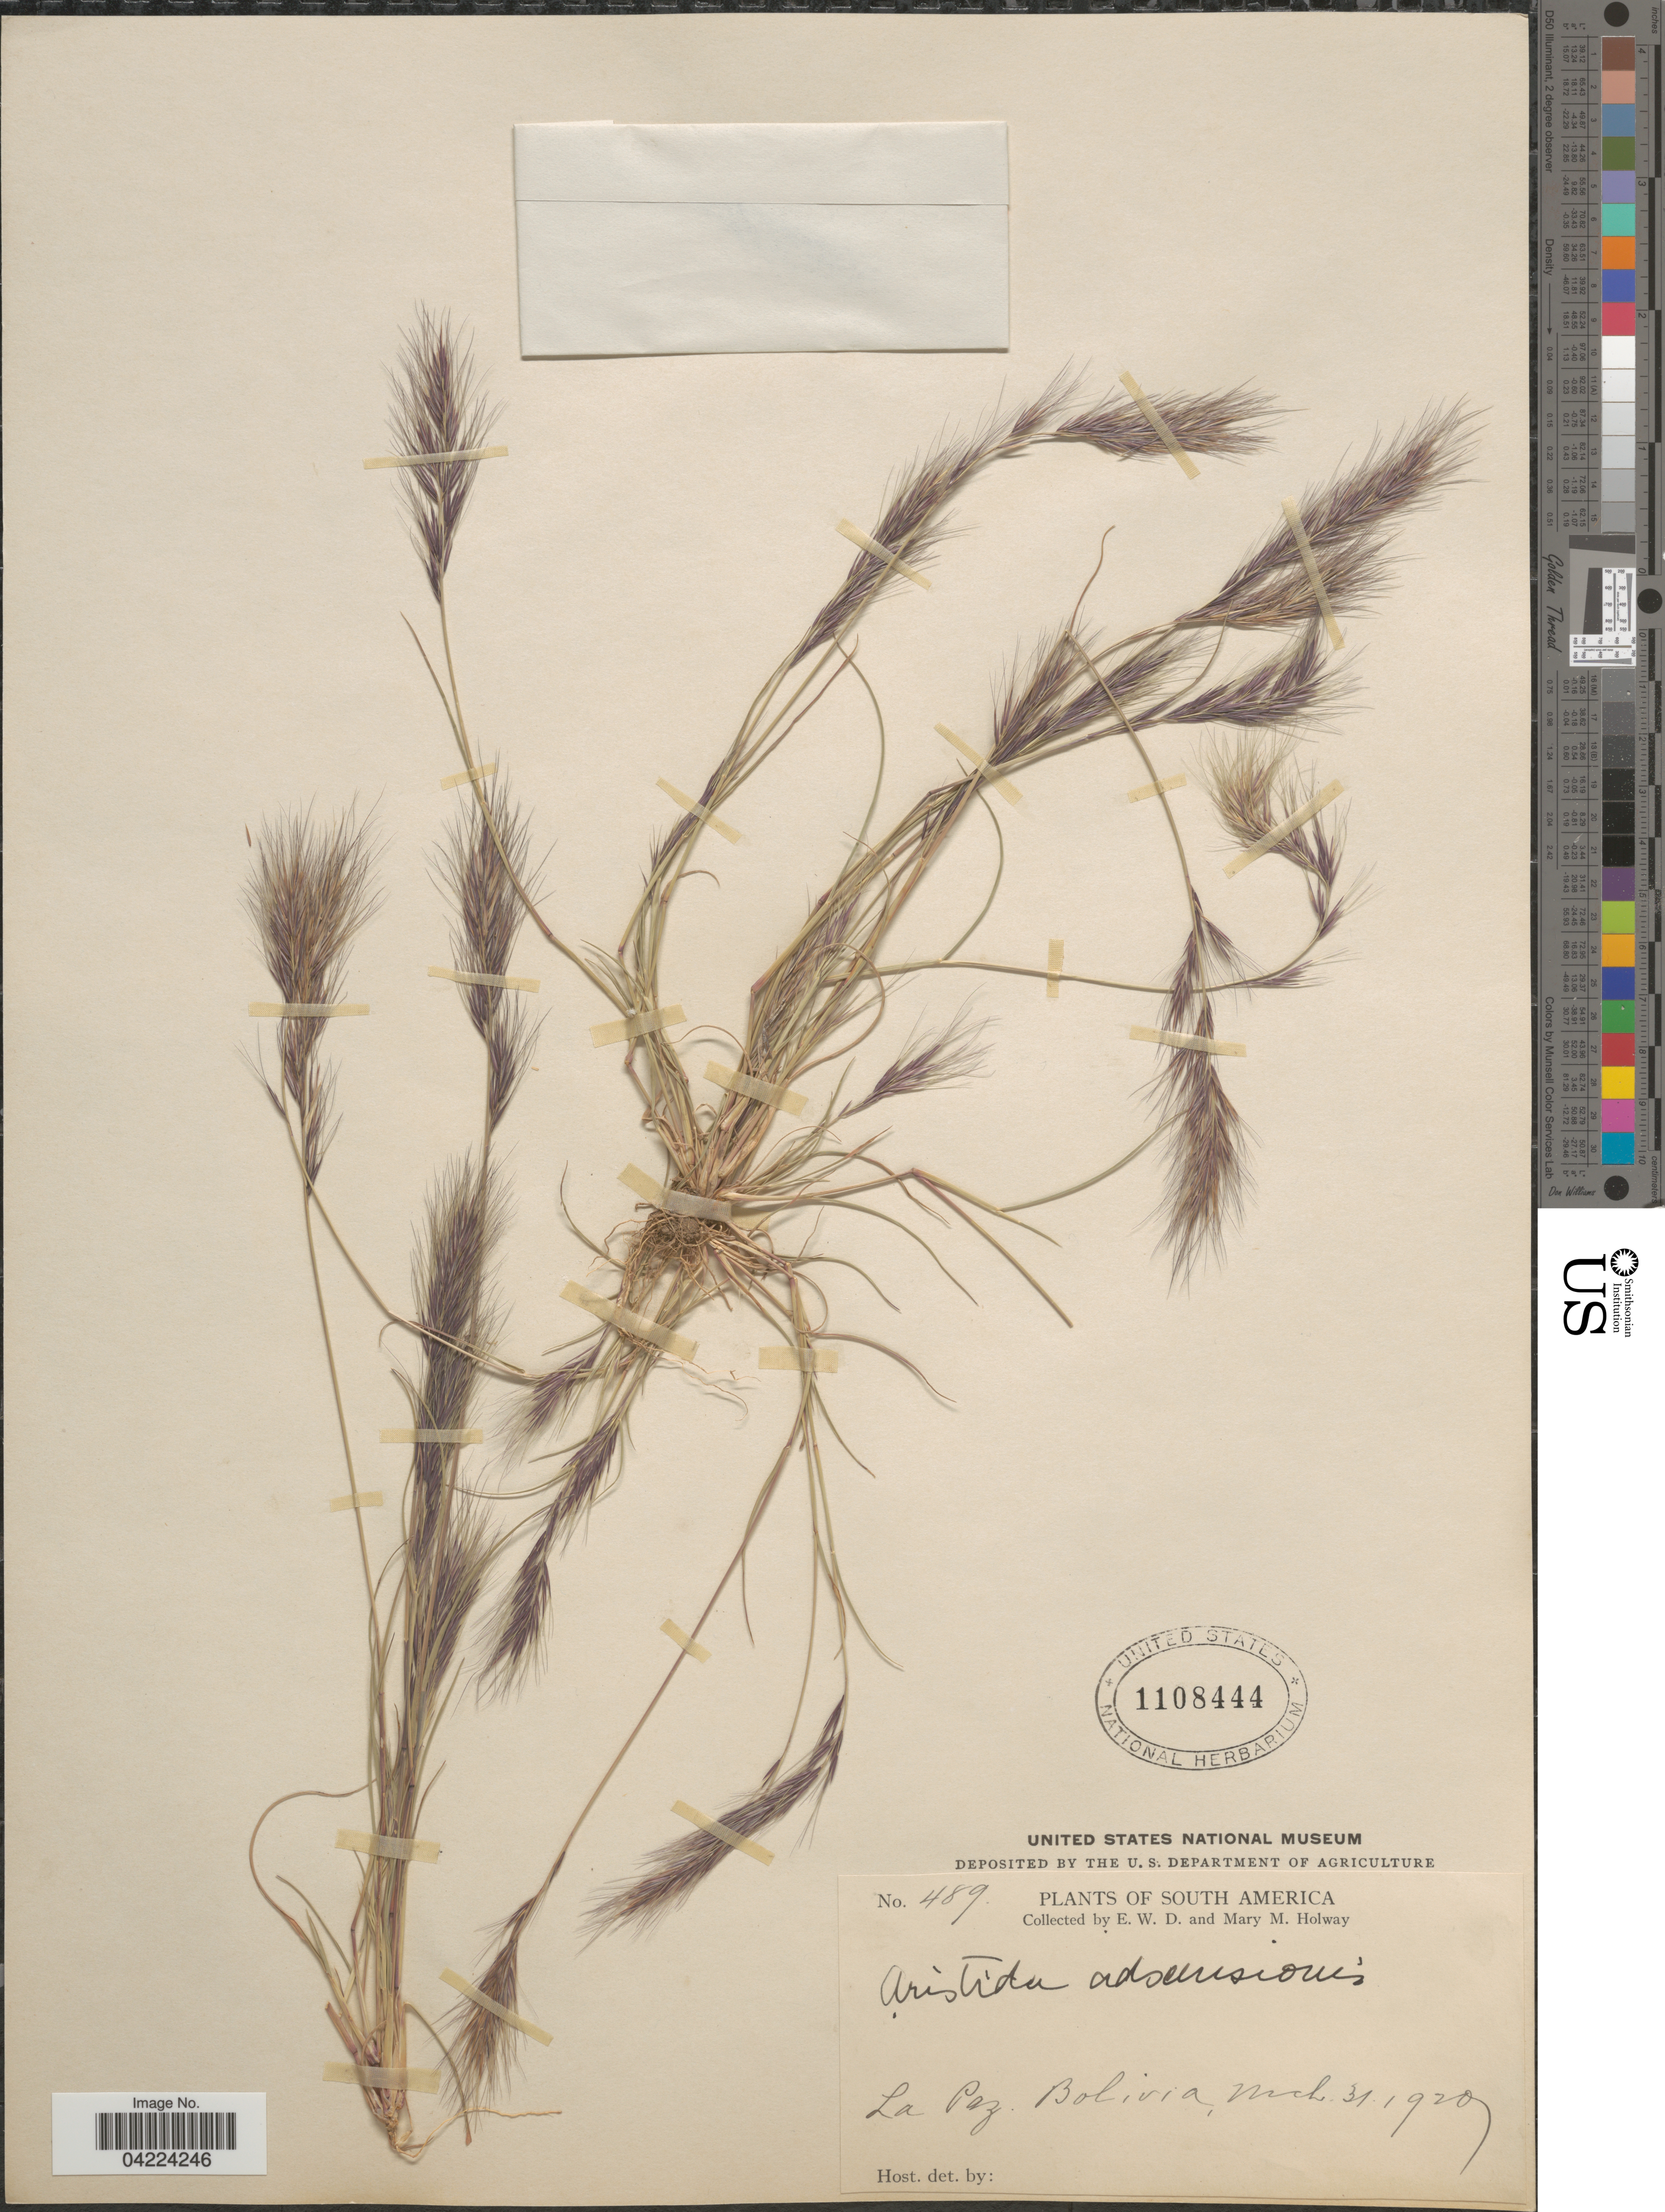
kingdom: Plantae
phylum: Tracheophyta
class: Liliopsida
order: Poales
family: Poaceae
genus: Aristida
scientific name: Aristida adscensionis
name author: L.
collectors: E. W. D. Holway & M. M. Holway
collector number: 489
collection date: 1920-03-31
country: Bolivia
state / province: La Paz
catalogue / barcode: US 1108444